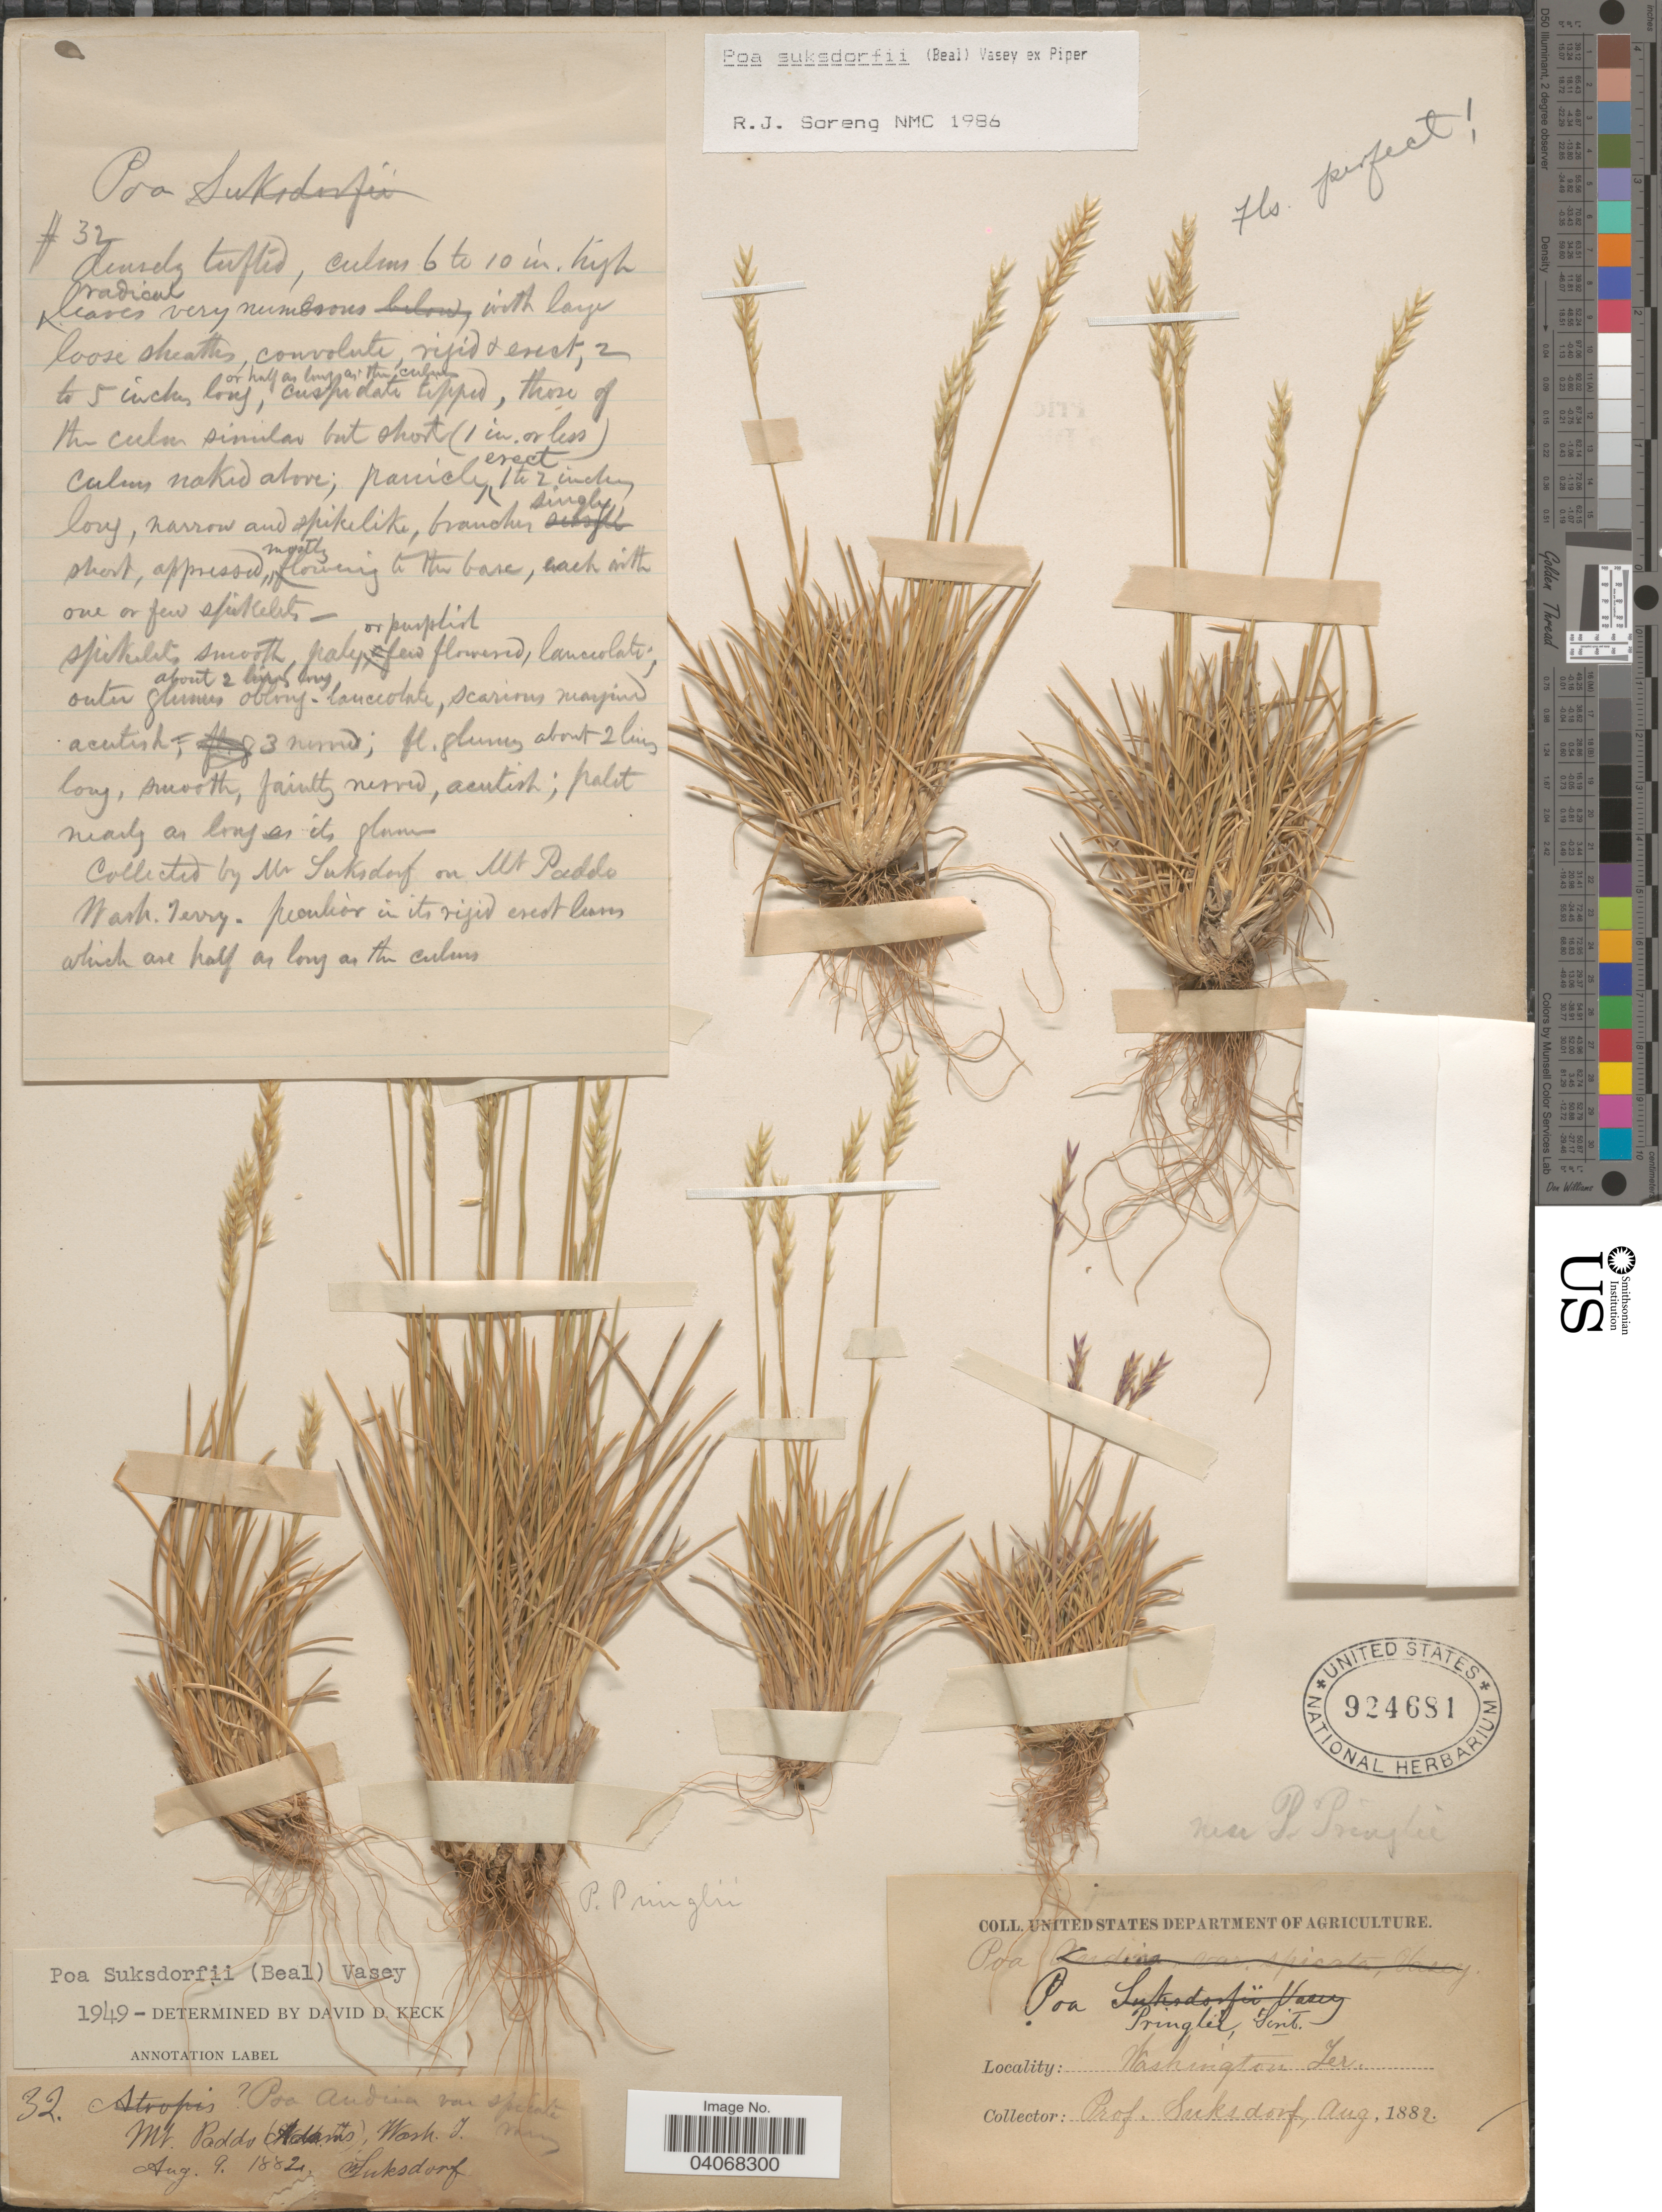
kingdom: Plantae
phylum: Tracheophyta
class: Liliopsida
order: Poales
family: Poaceae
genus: Poa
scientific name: Poa suksdorfii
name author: (W.J. Beal) Vasey ex Piper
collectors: -- Suksdorf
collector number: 32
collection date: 1882-08-09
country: United States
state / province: Washington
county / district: Skamania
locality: Mt. Paddo (Adams) Washington Terr.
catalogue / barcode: US 924681